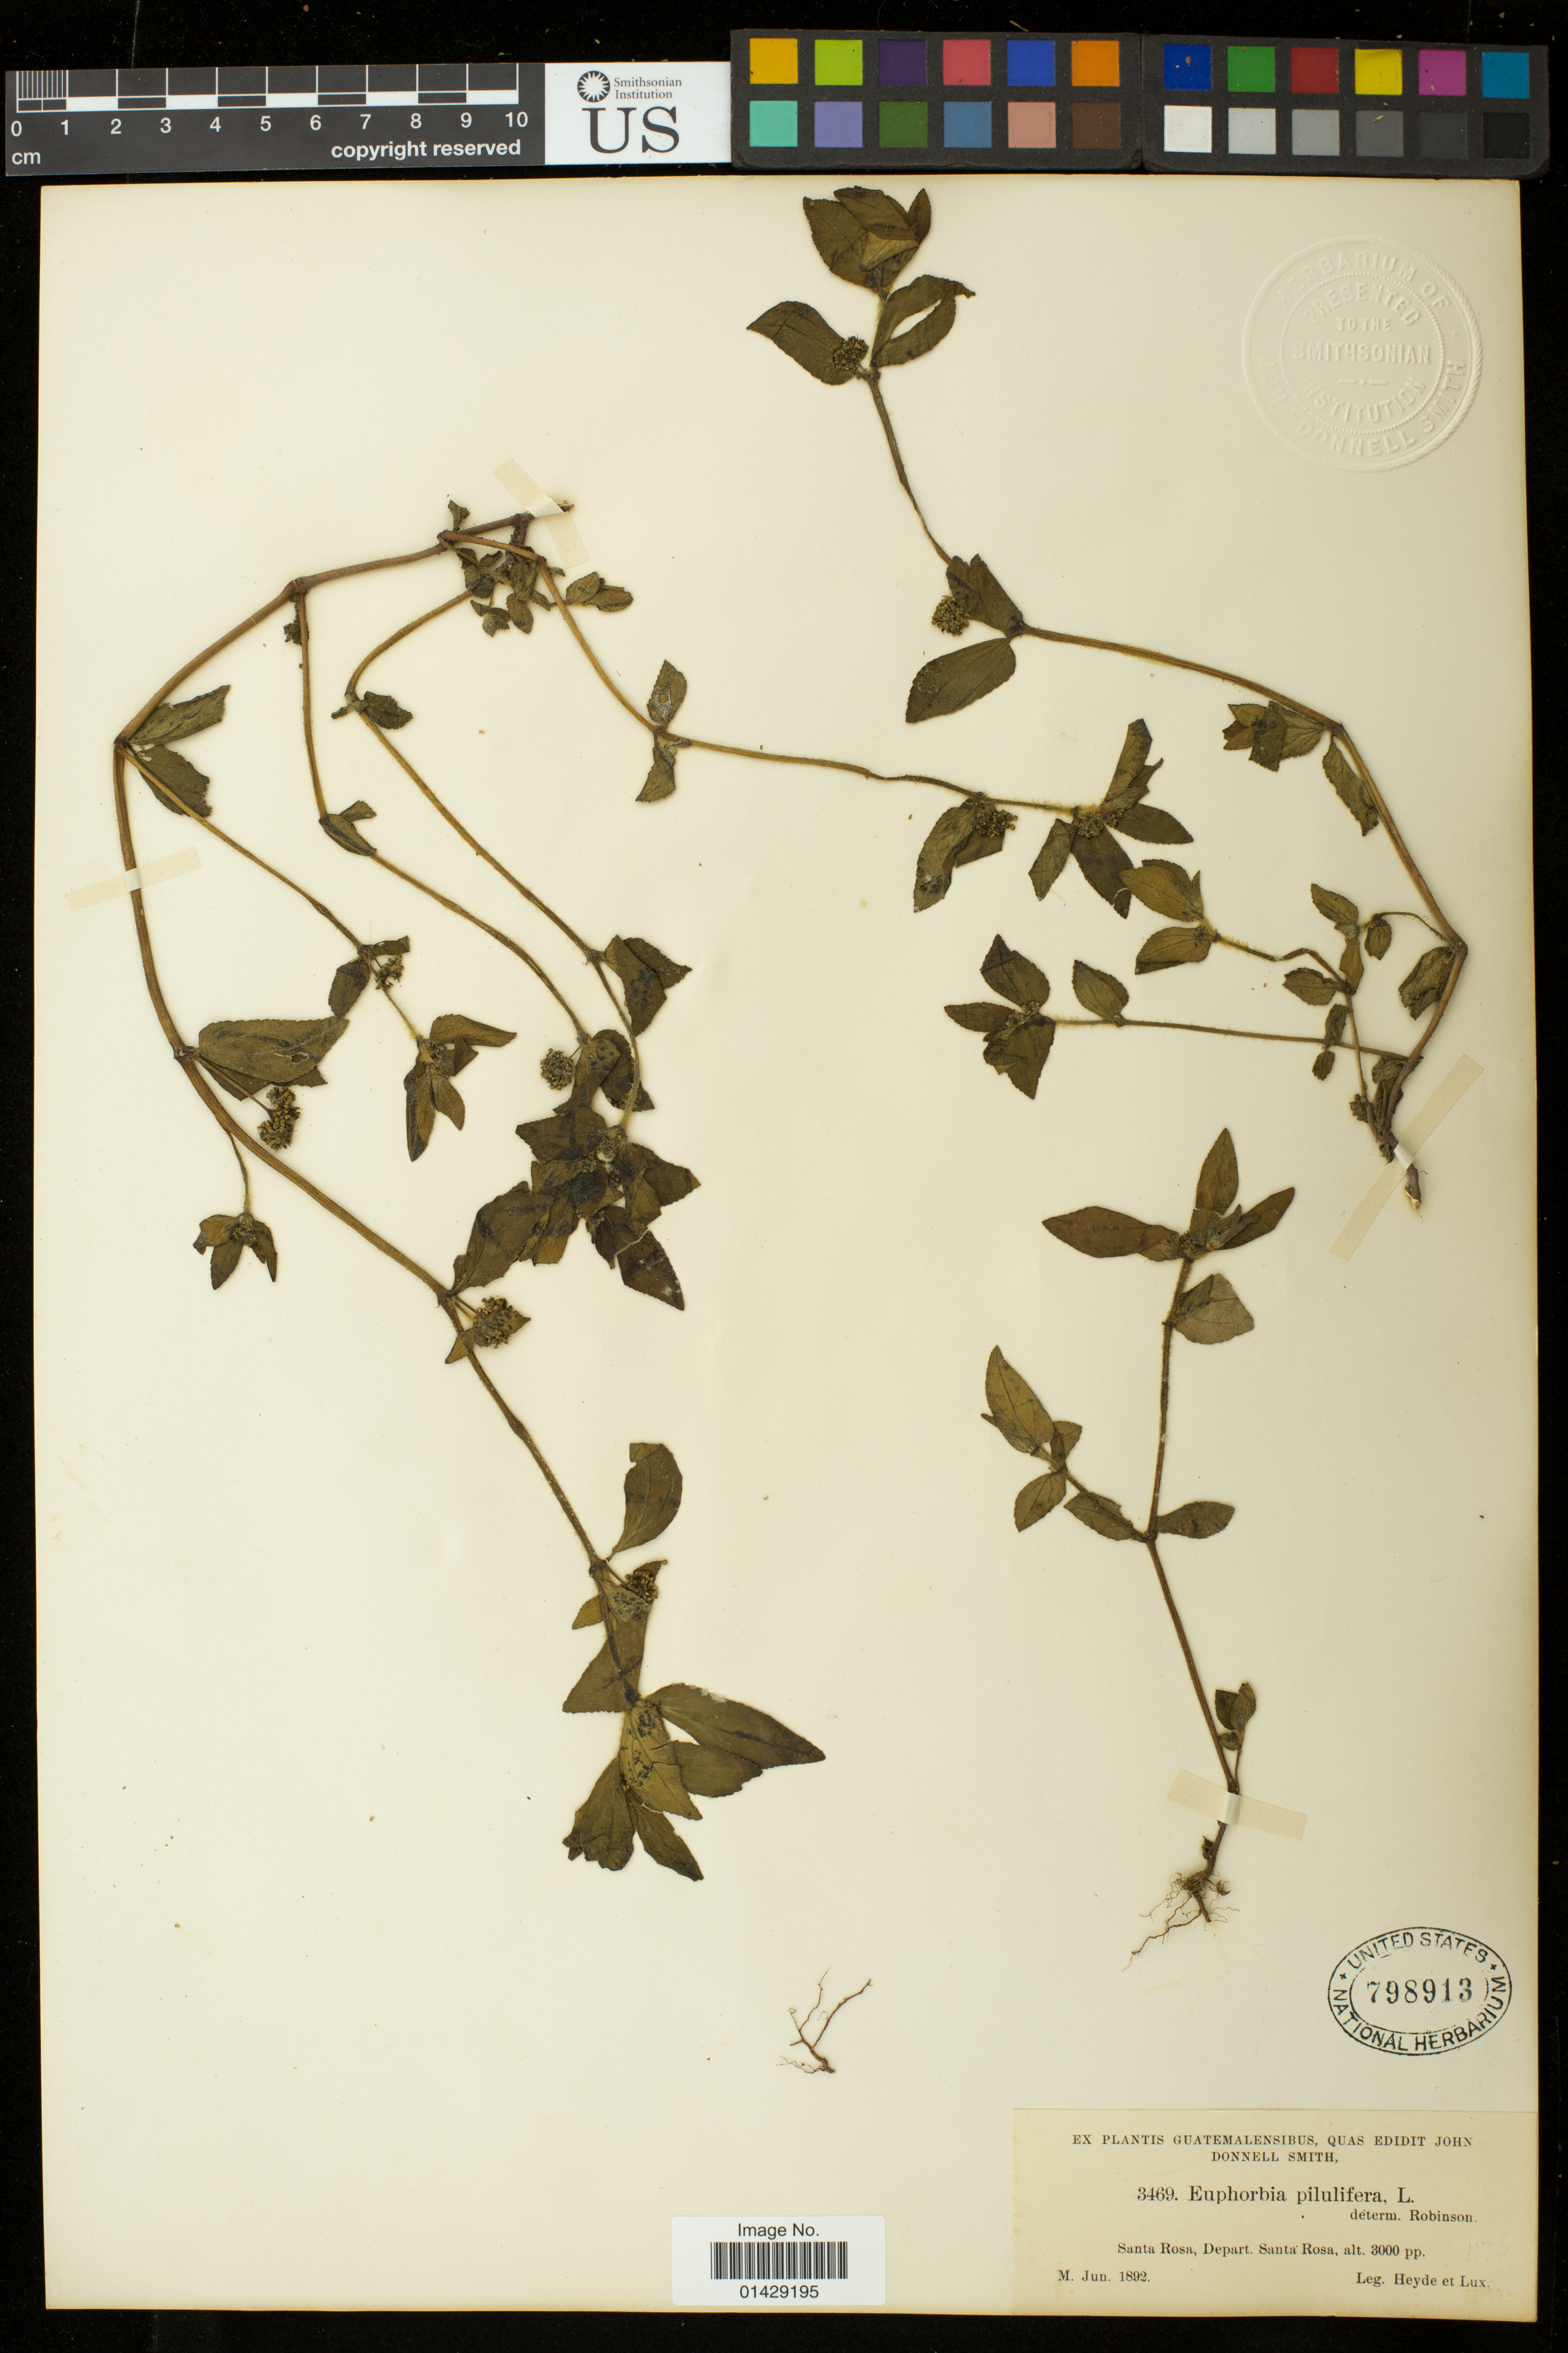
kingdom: Plantae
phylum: Tracheophyta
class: Magnoliopsida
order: Malpighiales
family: Euphorbiaceae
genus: Euphorbia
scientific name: Euphorbia hirta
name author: L.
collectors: Heyde & Lux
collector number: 3469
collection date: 1892-06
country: Guatemala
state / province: Santa Rosa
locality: Santa Rosa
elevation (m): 914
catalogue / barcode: US 798913